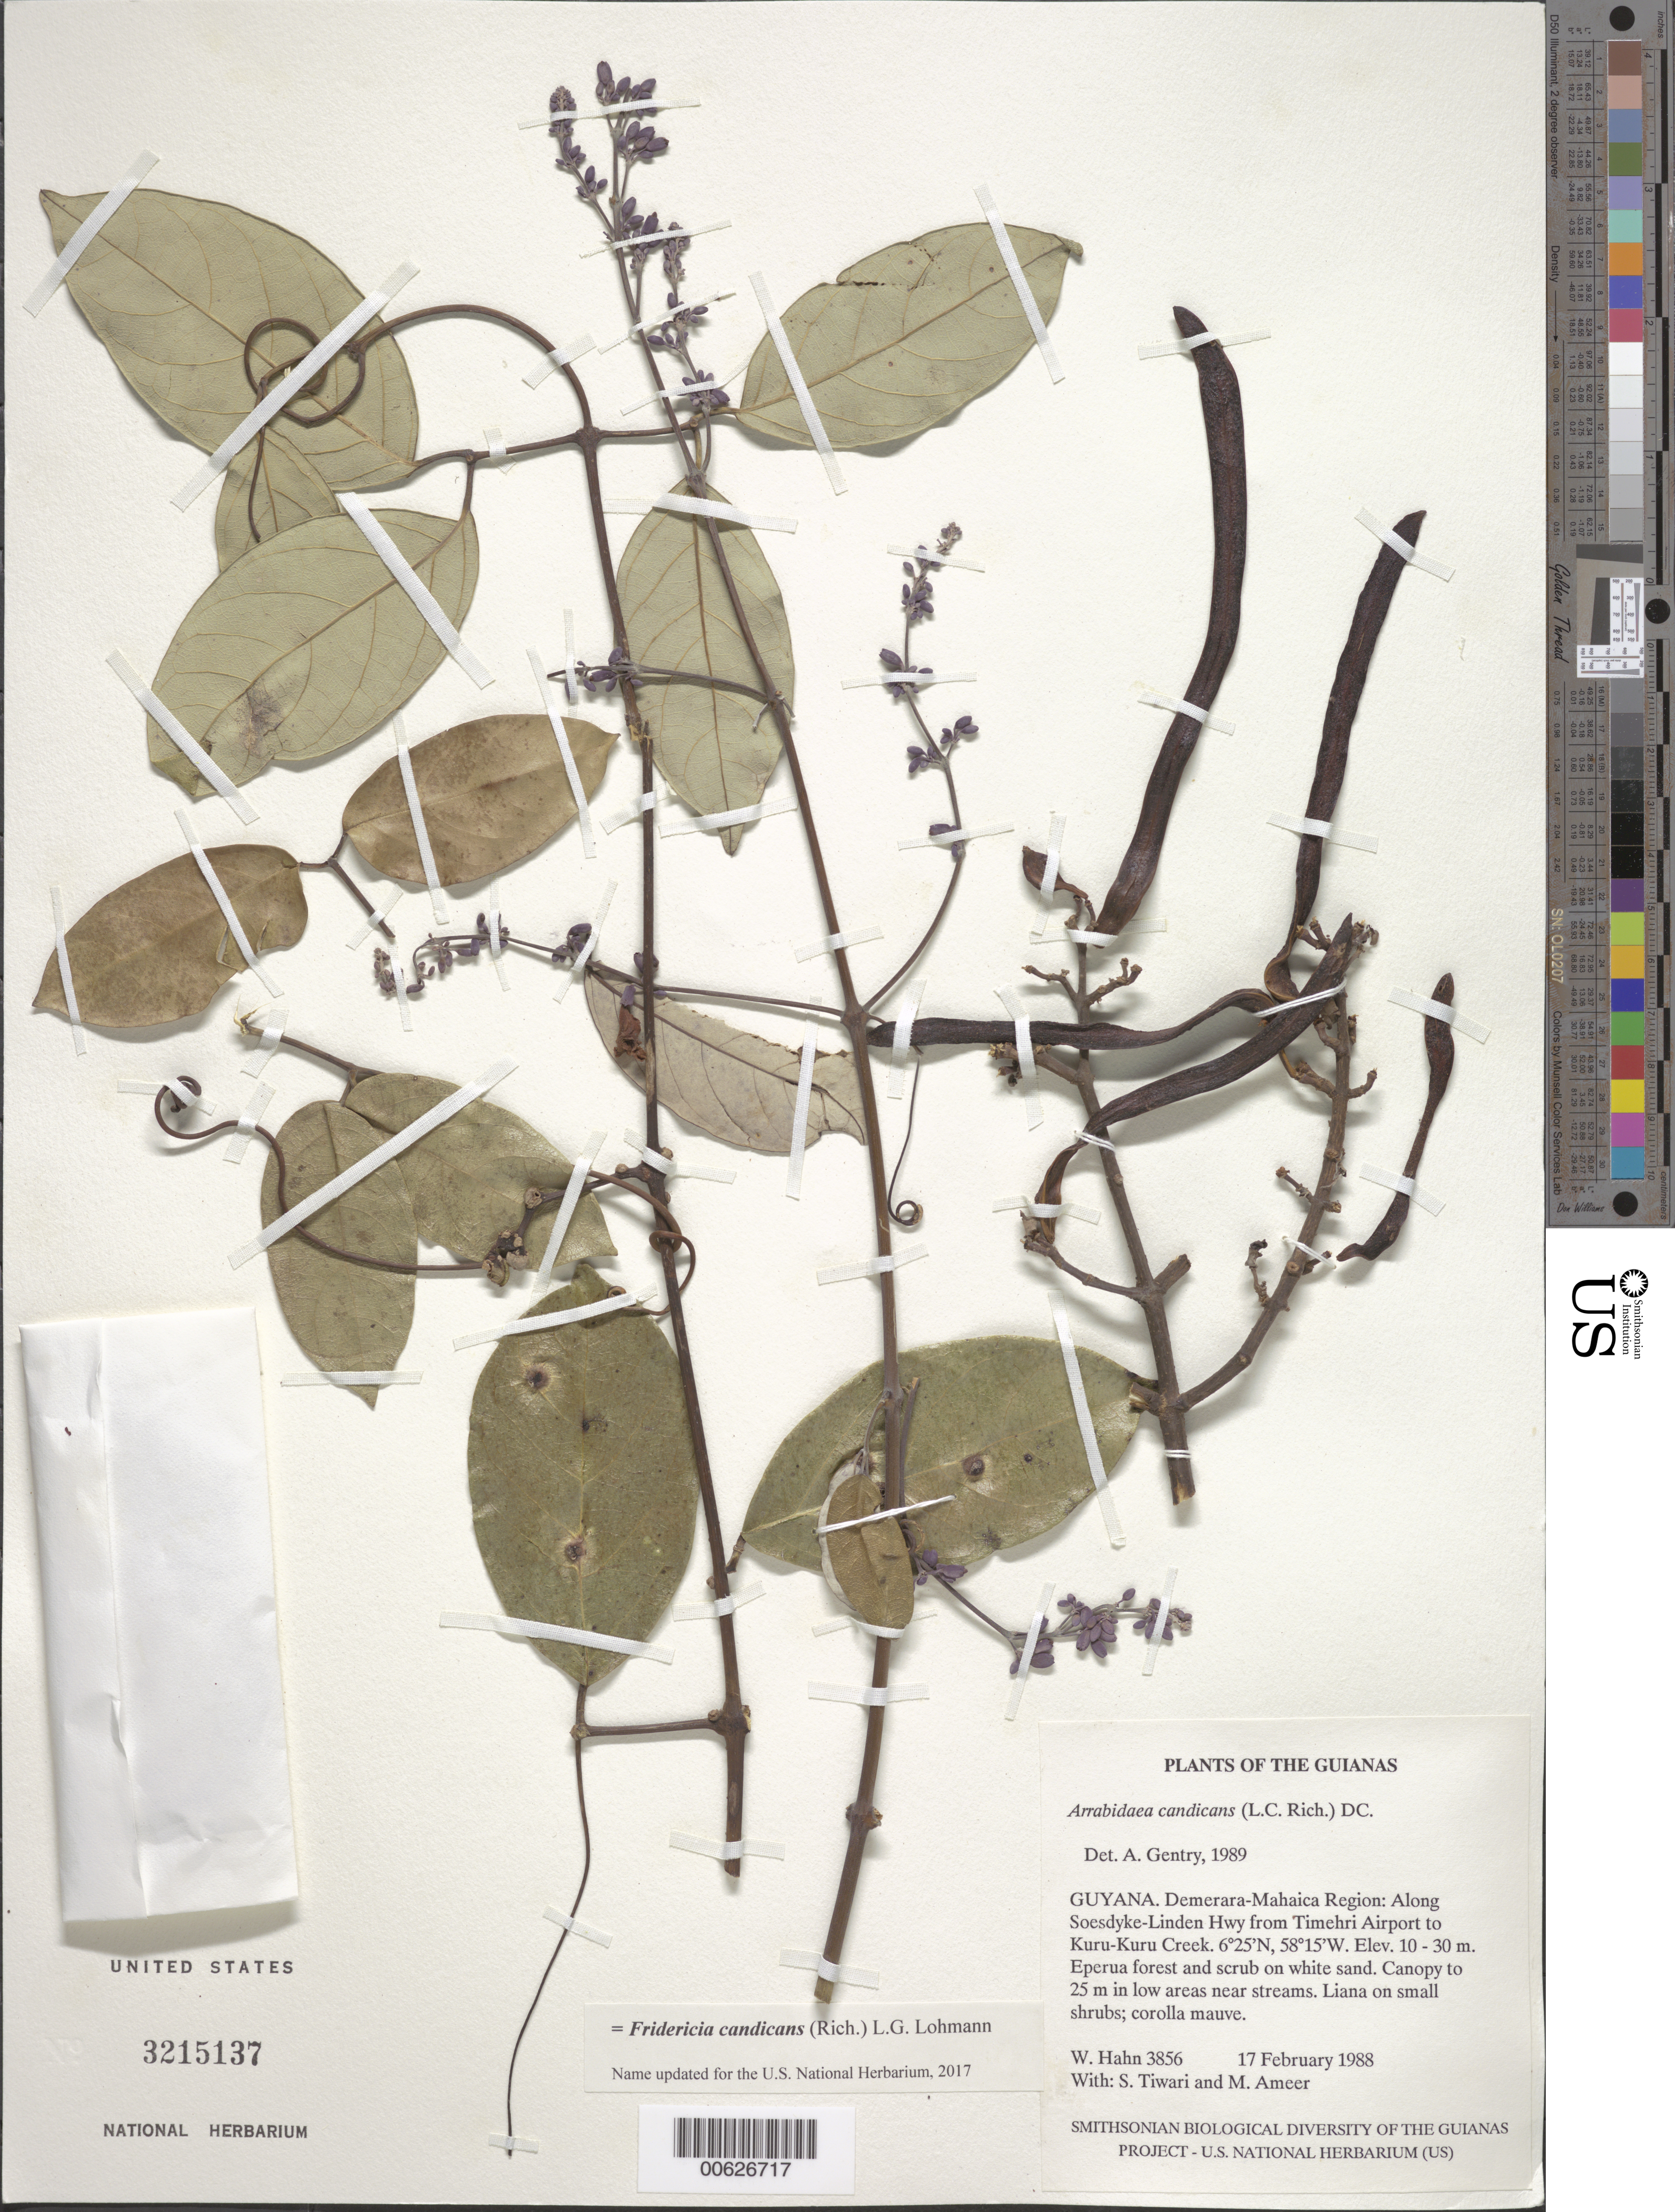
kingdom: Plantae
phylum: Tracheophyta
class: Magnoliopsida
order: Lamiales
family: Bignoniaceae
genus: Arrabidaea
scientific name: Arrabidaea candicans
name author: (Rich.) DC.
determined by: Gentry, A. H.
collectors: W. Hahn, S. Tiwari & M. Ameer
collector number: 3856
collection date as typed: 17 February 1988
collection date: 1988-02-17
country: Guyana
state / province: Demerara-Mahaica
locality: Along Soesdyke-Linden Hwy from Timehri Airport to Kuru-Kuru Creek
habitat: Eperua forest and scrub on white sand. Canopy to 25 m in low areas near streams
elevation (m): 10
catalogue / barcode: US 3215137